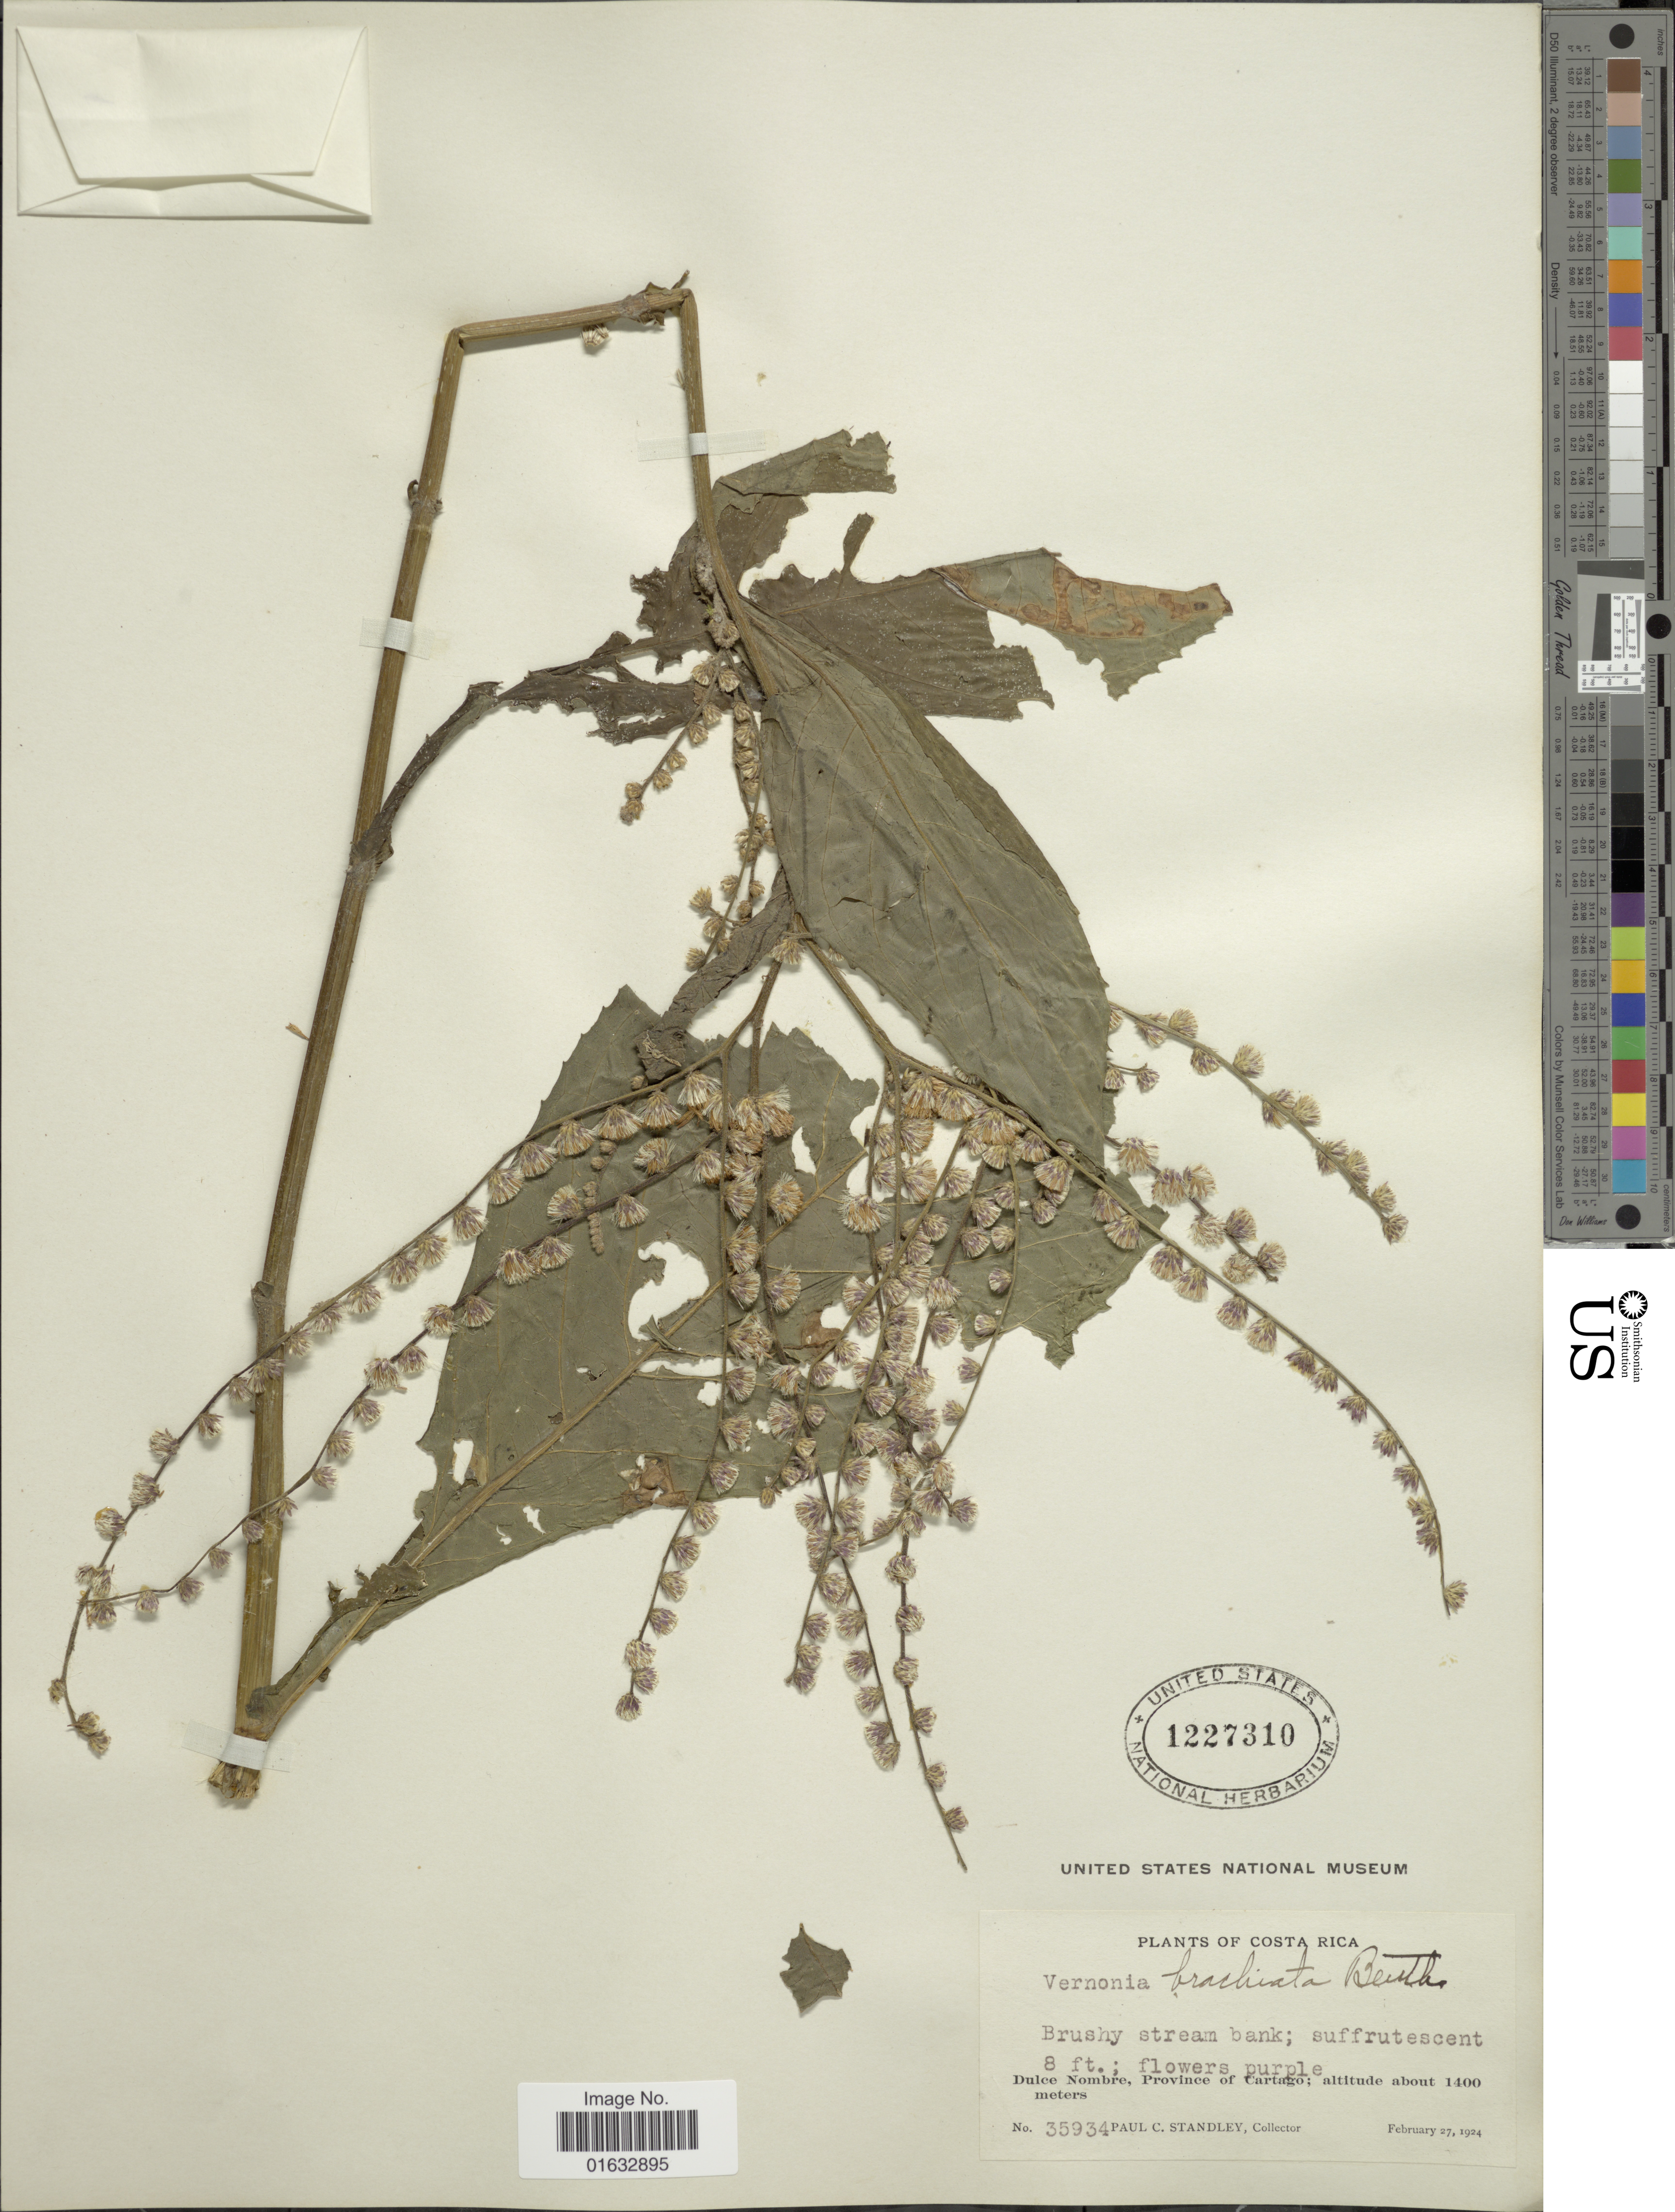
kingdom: Plantae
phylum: Tracheophyta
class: Magnoliopsida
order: Asterales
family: Asteraceae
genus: Eirmocephala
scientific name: Eirmocephala brachiata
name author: (Benth.) H. Rob.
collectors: P. C. Standley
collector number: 35934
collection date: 1924-02-27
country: Costa Rica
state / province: Cartago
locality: Dulce Nombre, Provincia of Cartago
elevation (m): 1400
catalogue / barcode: US 1227310